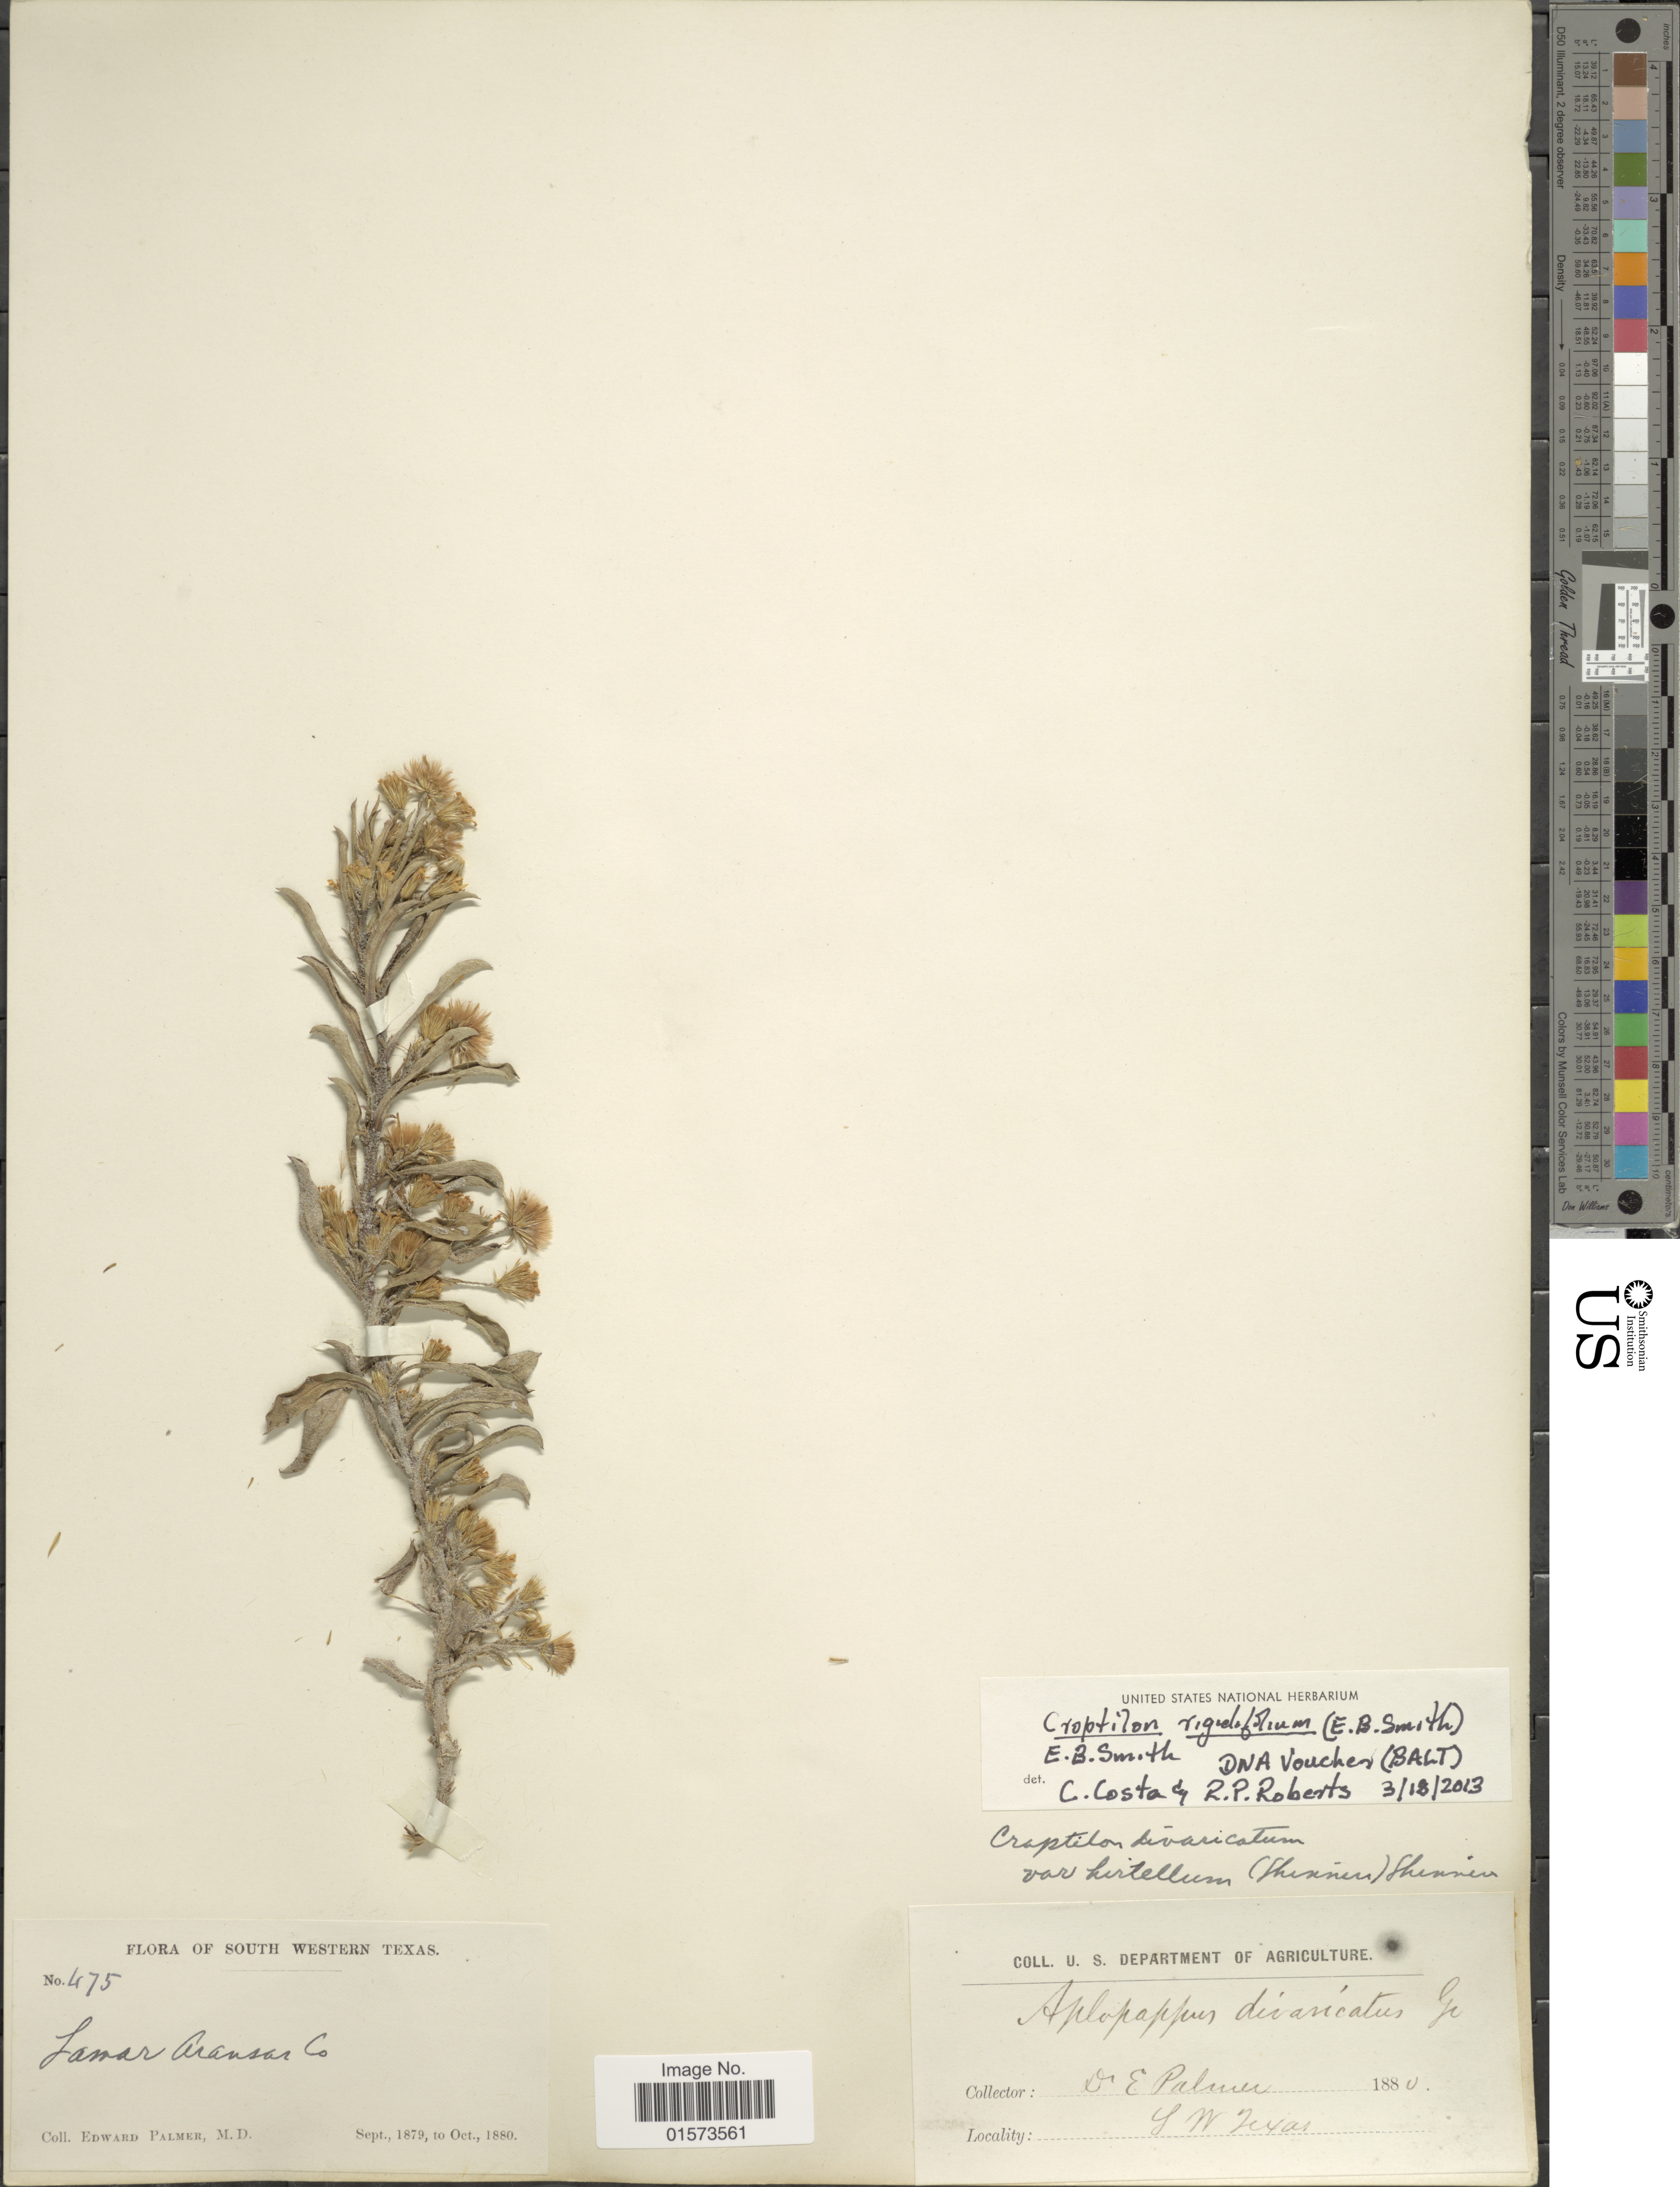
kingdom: Plantae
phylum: Tracheophyta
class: Magnoliopsida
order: Asterales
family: Asteraceae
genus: Croptilon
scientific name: Croptilon divaricatum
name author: (Nutt.) Raf.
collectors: E. Palmer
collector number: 475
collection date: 1880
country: United States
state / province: Texas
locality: South Western, jamar Aranar Co.